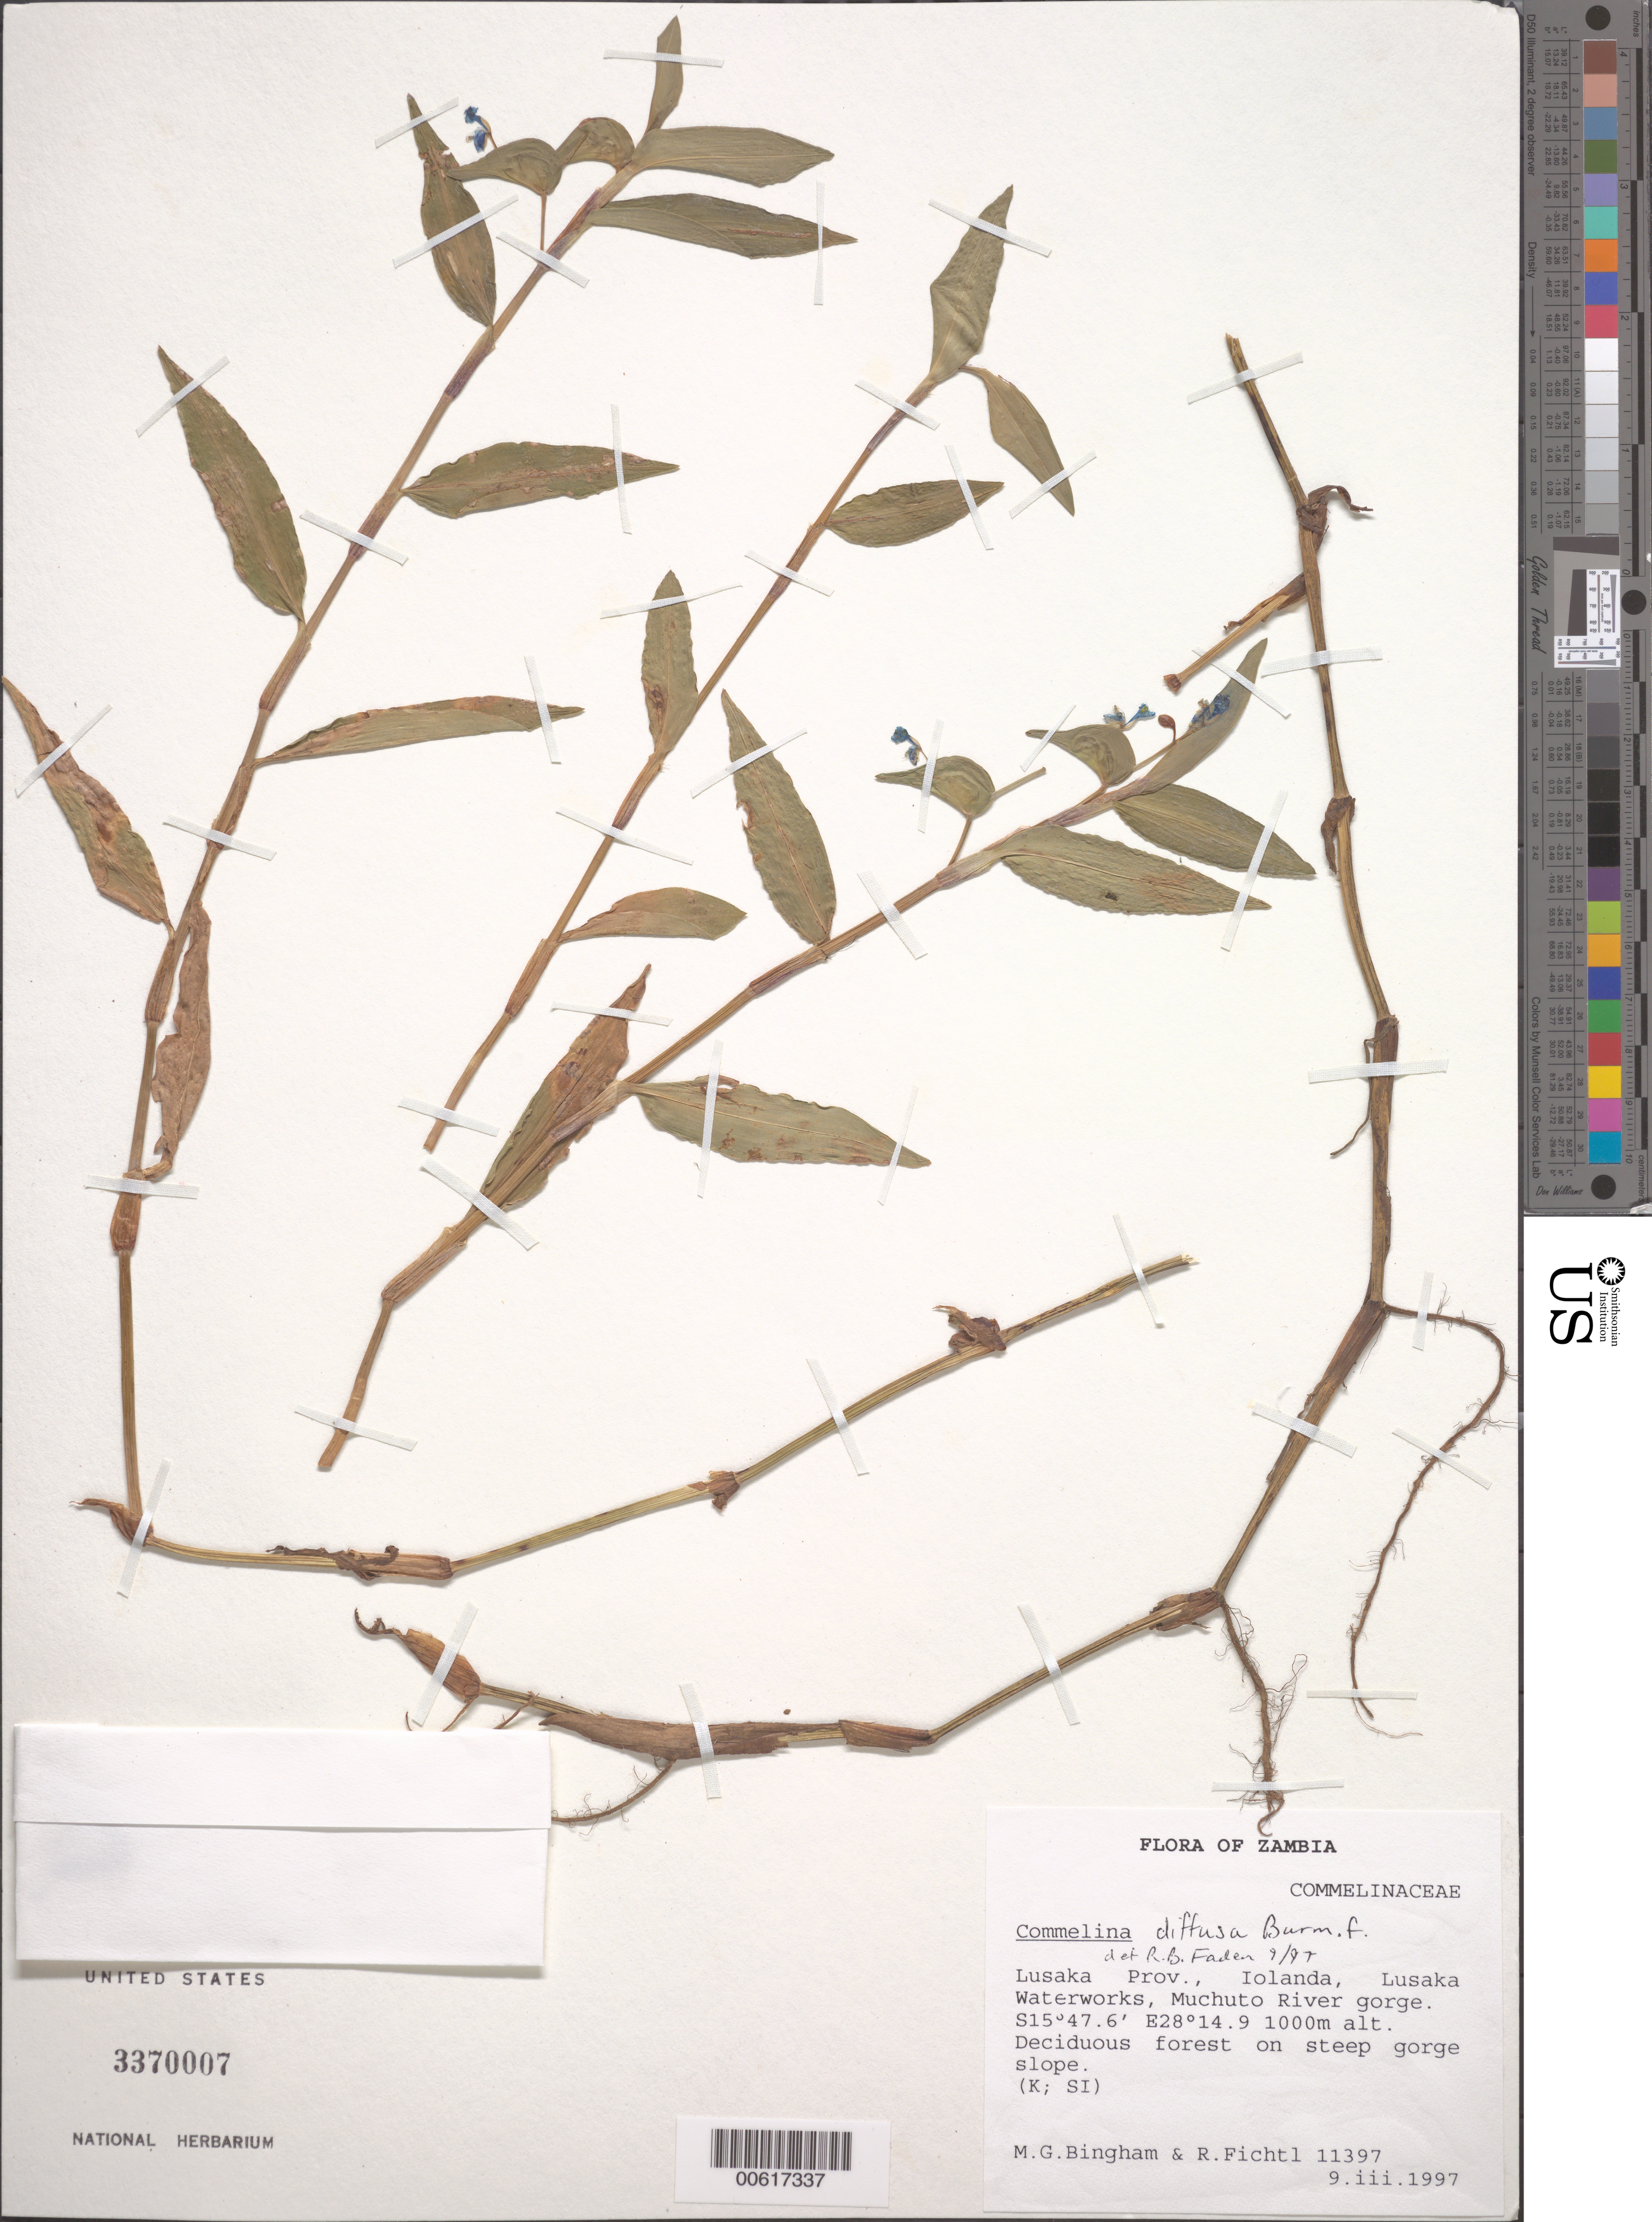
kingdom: Plantae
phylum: Tracheophyta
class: Liliopsida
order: Commelinales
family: Commelinaceae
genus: Commelina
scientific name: Commelina diffusa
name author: Burm. f.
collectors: M. Bingham & R. Fichtl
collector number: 11397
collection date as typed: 09 Mar 1997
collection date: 1997-03-09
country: Zambia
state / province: Lusaka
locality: Iolanda, lusaka waterworks, muchuto river gorge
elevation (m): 1000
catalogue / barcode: US 3370007